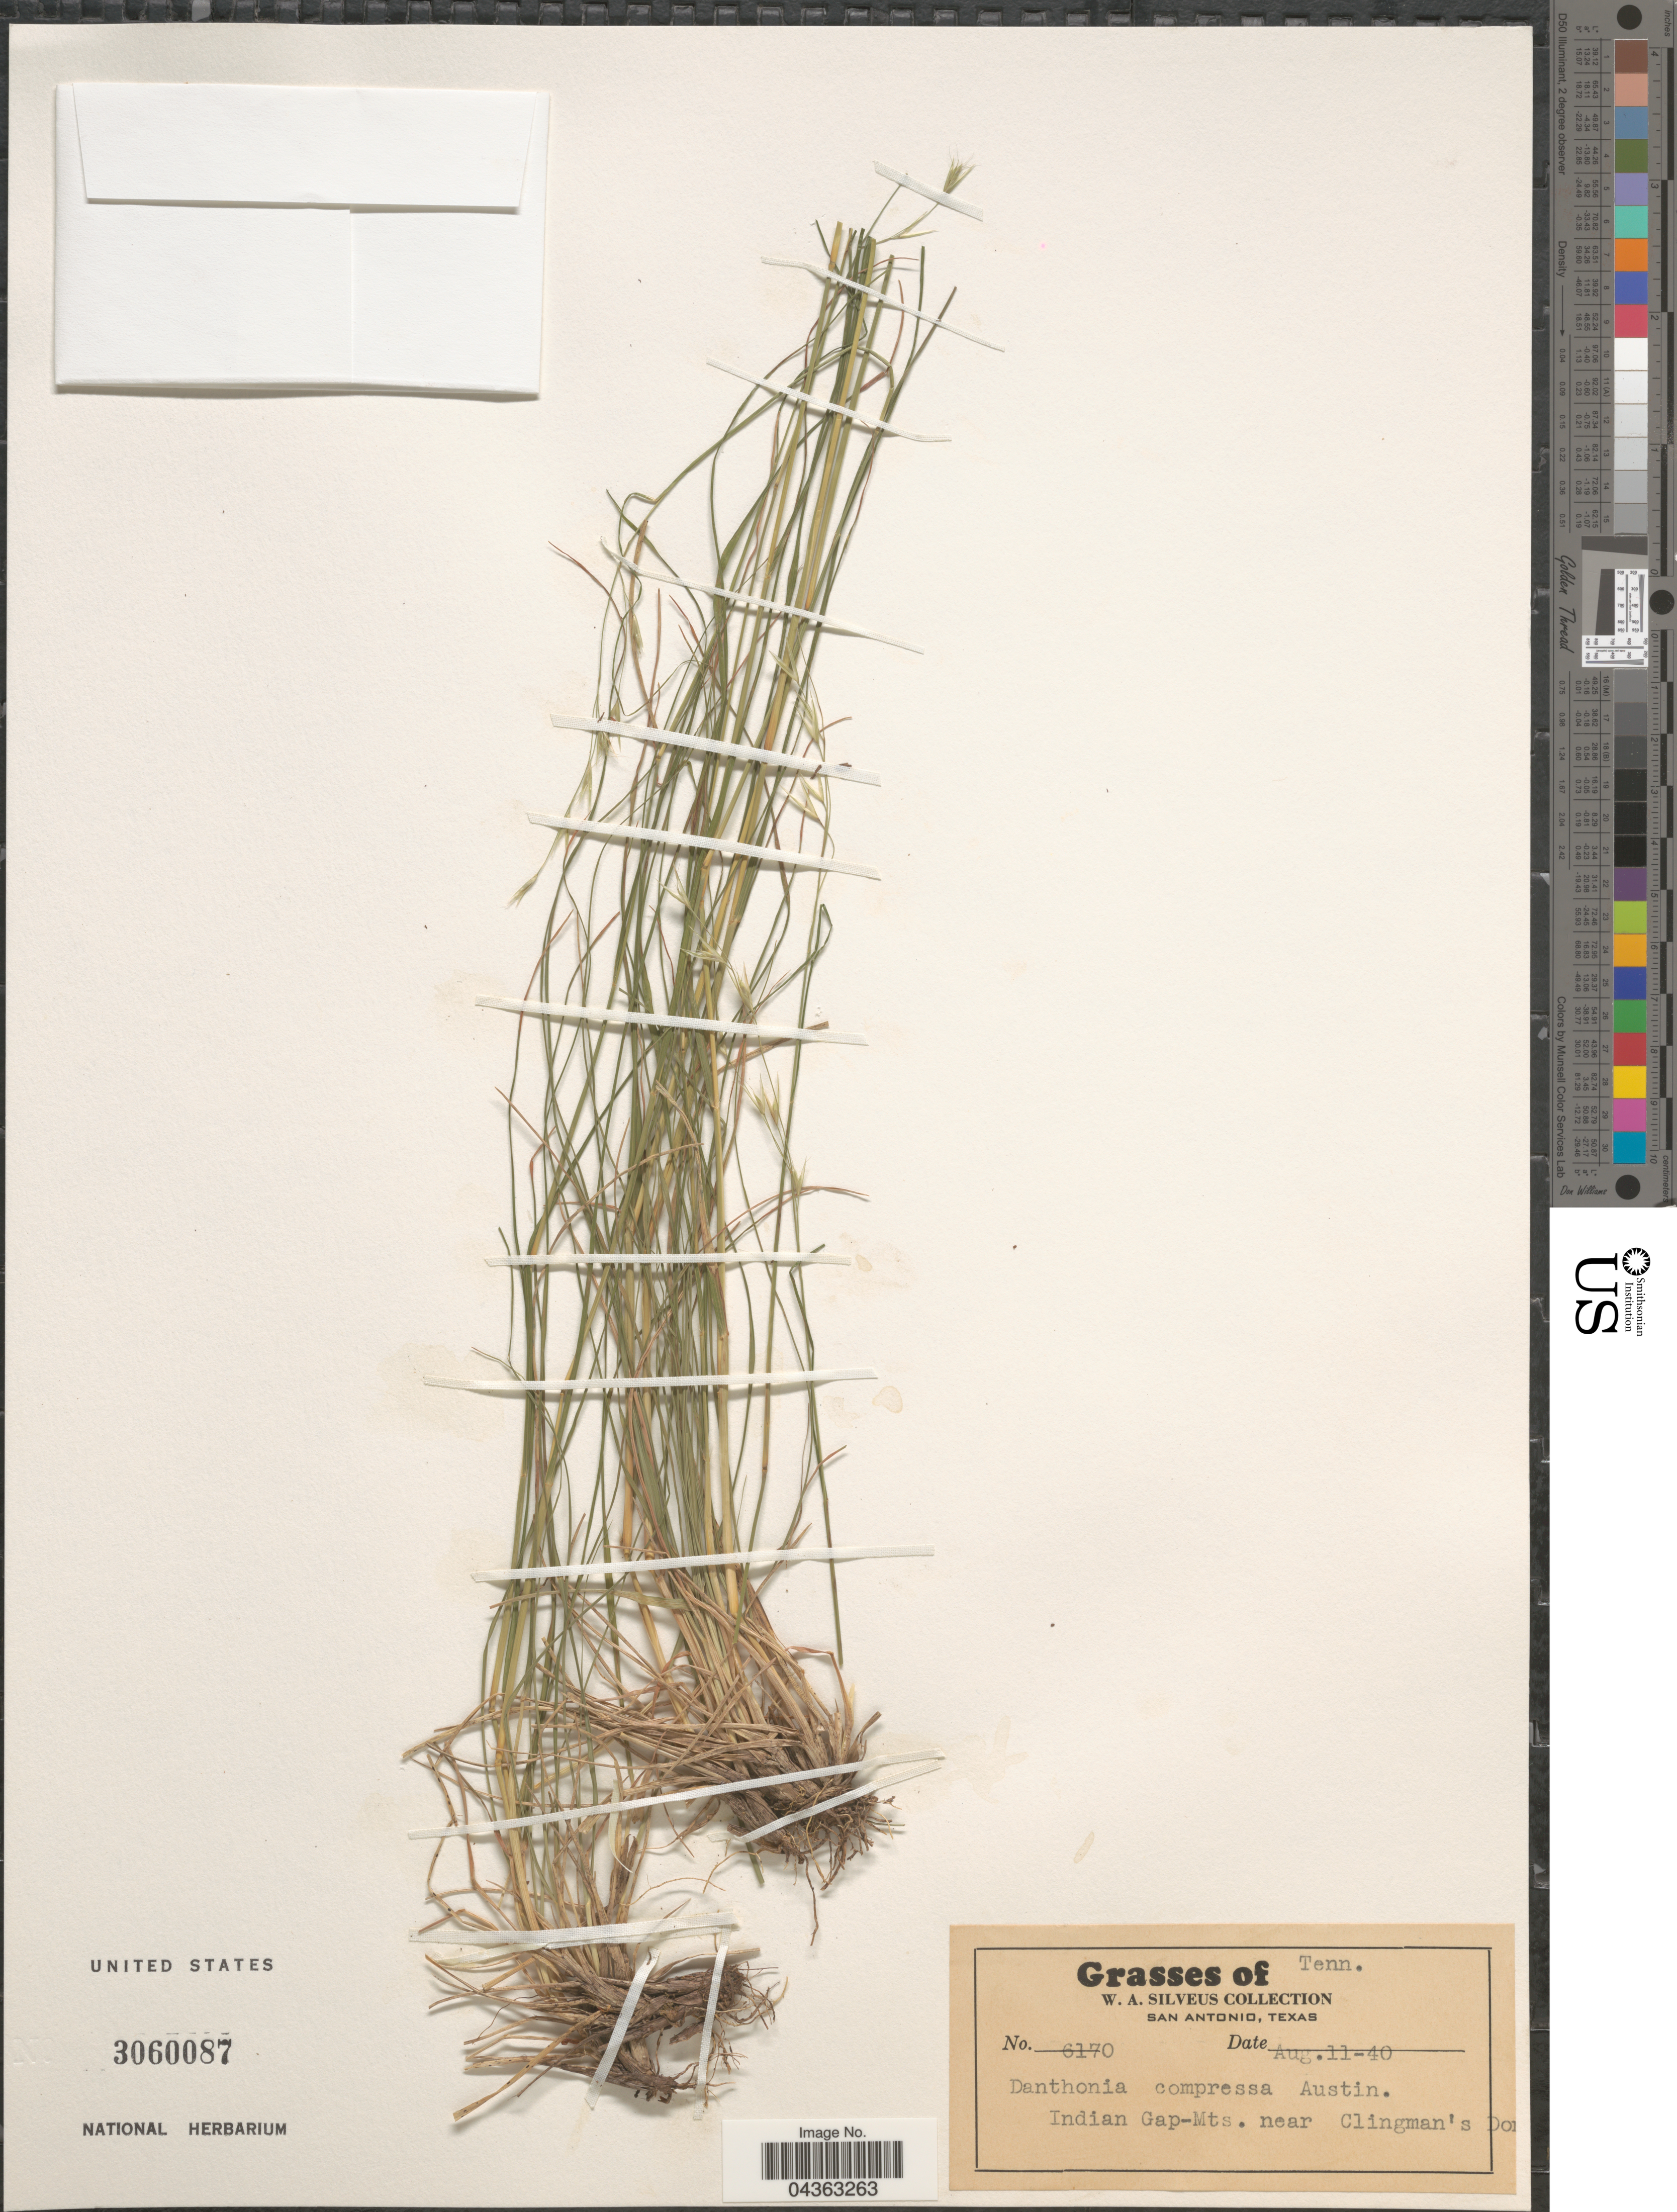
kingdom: Plantae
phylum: Tracheophyta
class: Liliopsida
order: Poales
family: Poaceae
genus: Danthonia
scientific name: Danthonia compressa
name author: Austin in F. Peck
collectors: W. Silveus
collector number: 6170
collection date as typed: Transcribed d/m/y: 11/8/40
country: United States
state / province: Tennessee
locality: Indian Gap-Mts. near Clingman's Dome.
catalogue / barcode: US 3060087